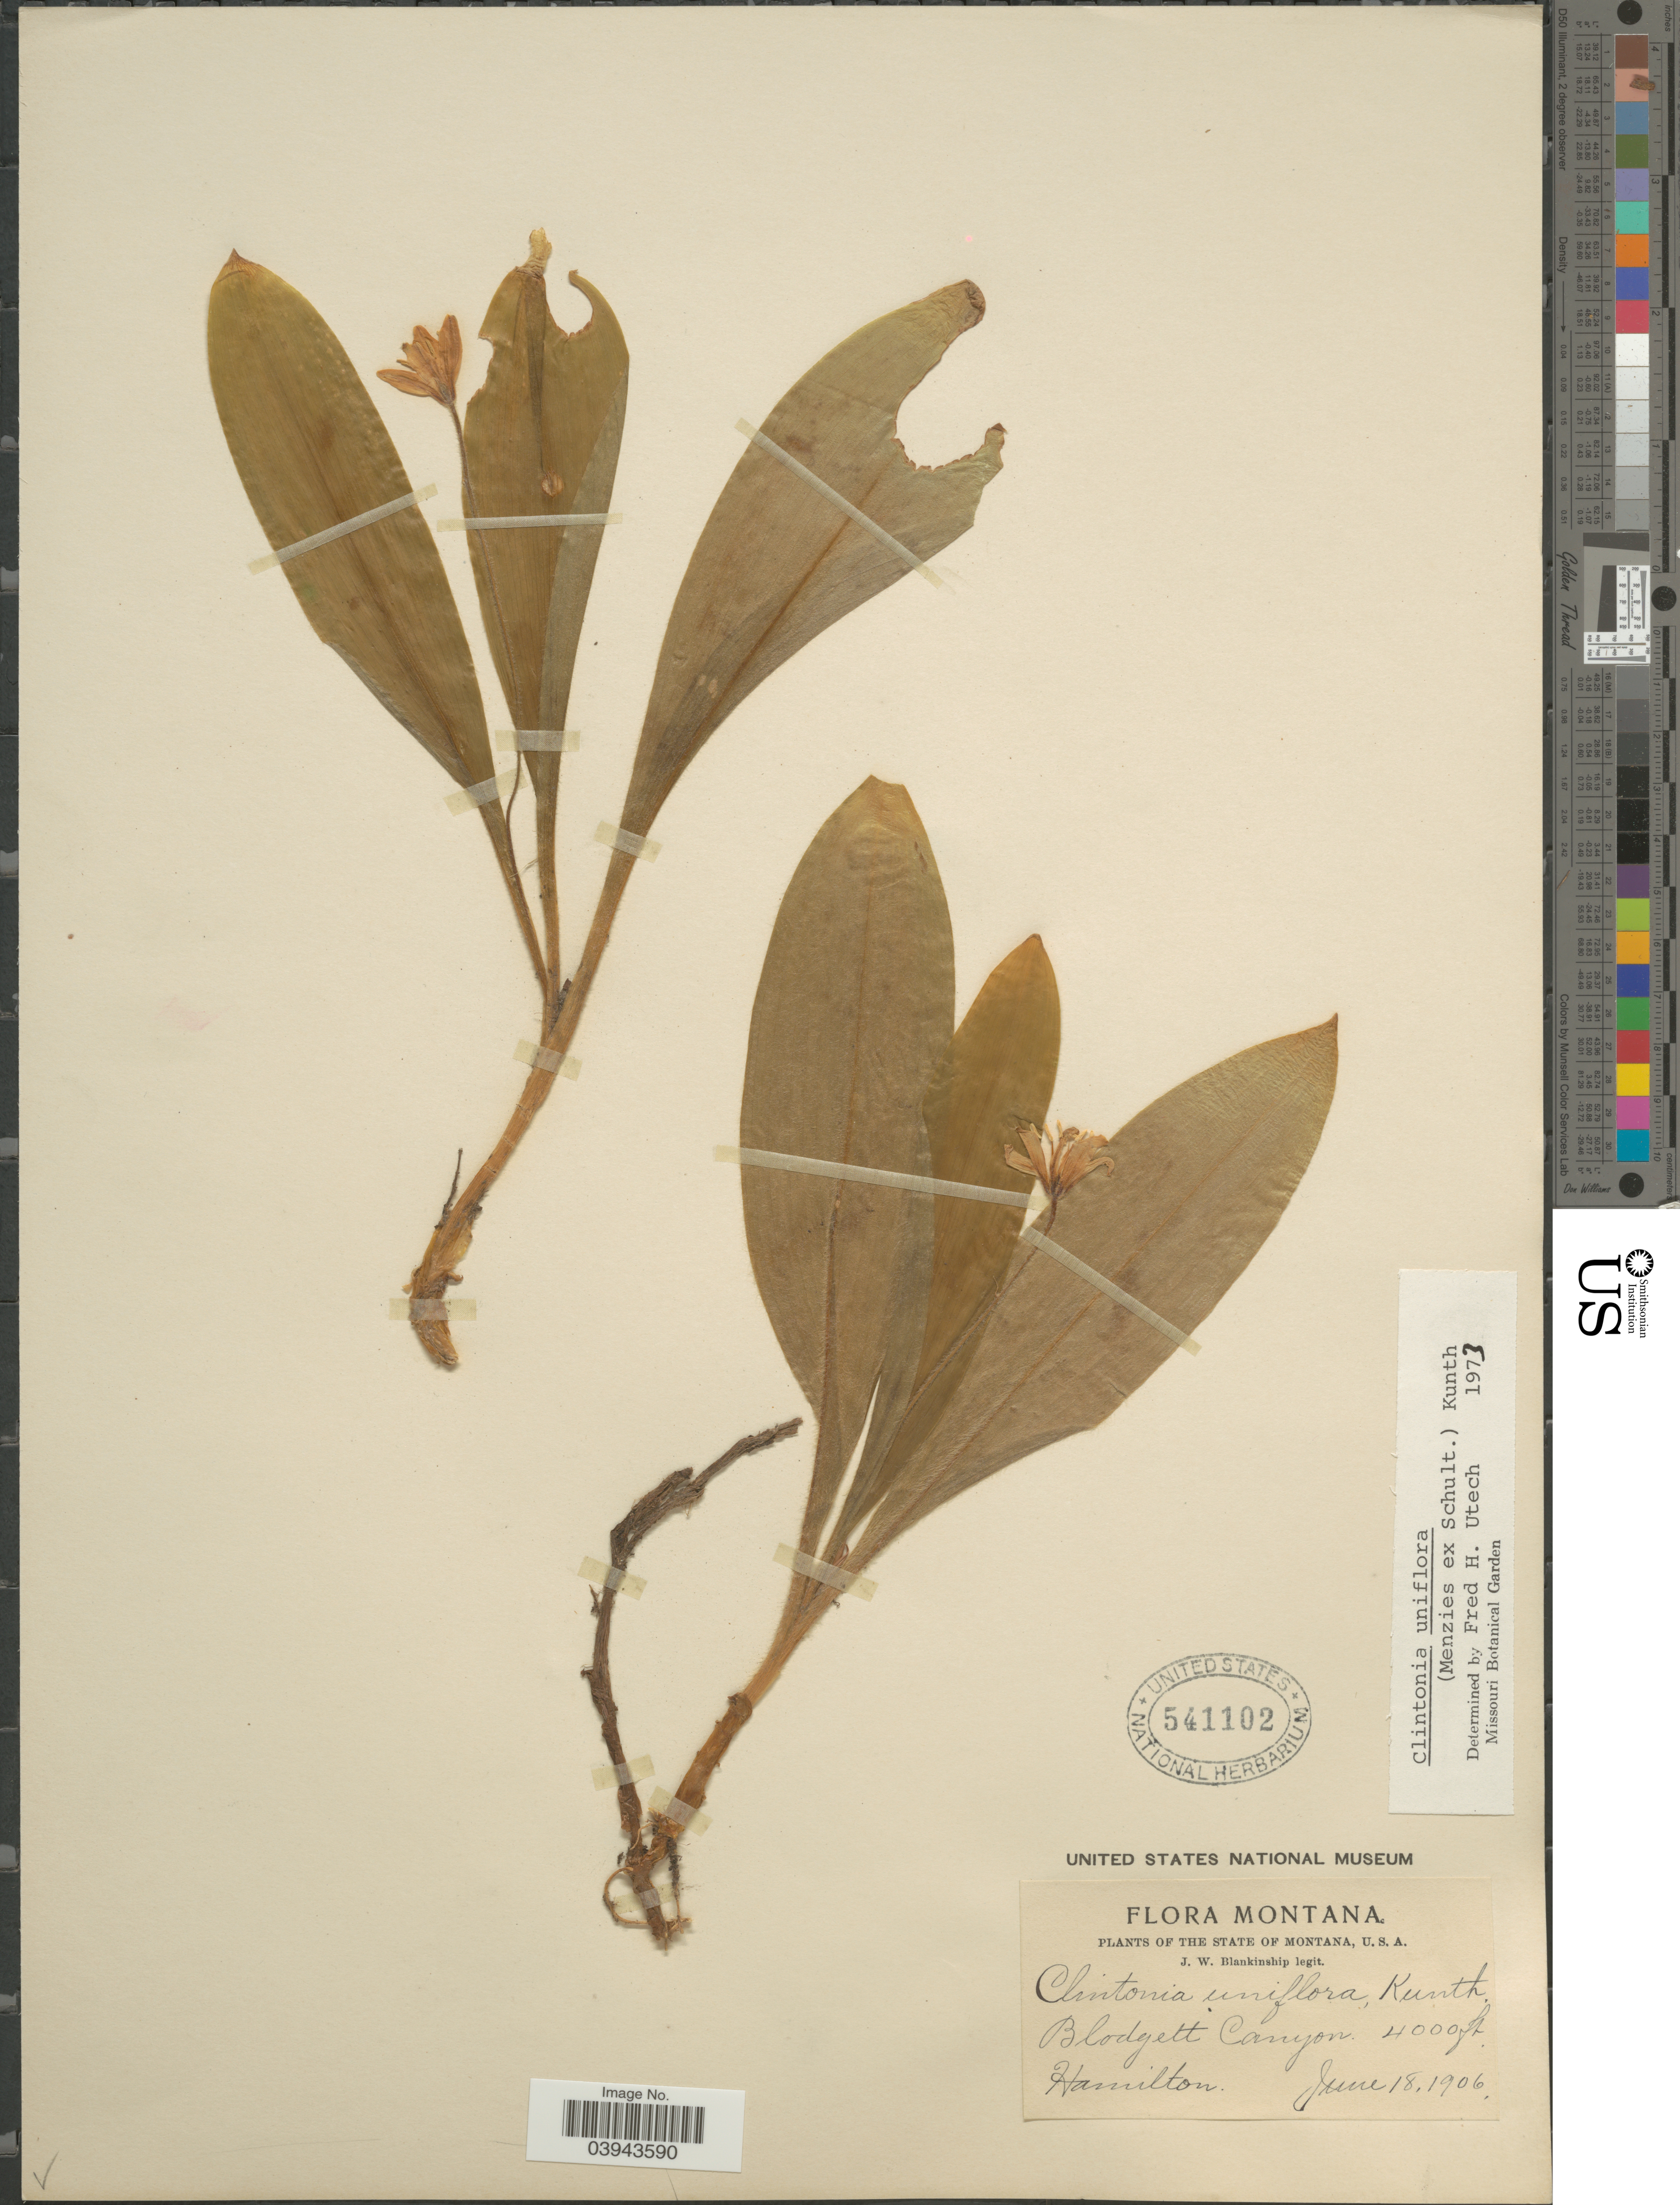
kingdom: Plantae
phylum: Tracheophyta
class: Liliopsida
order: Liliales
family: Liliaceae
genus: Clintonia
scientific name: Clintonia uniflora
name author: Kunth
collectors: J. W. Blankinship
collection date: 1906-06-18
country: United States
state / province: Montana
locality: Blodgett Canyon. Hamilton.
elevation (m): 1219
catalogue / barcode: US 541102